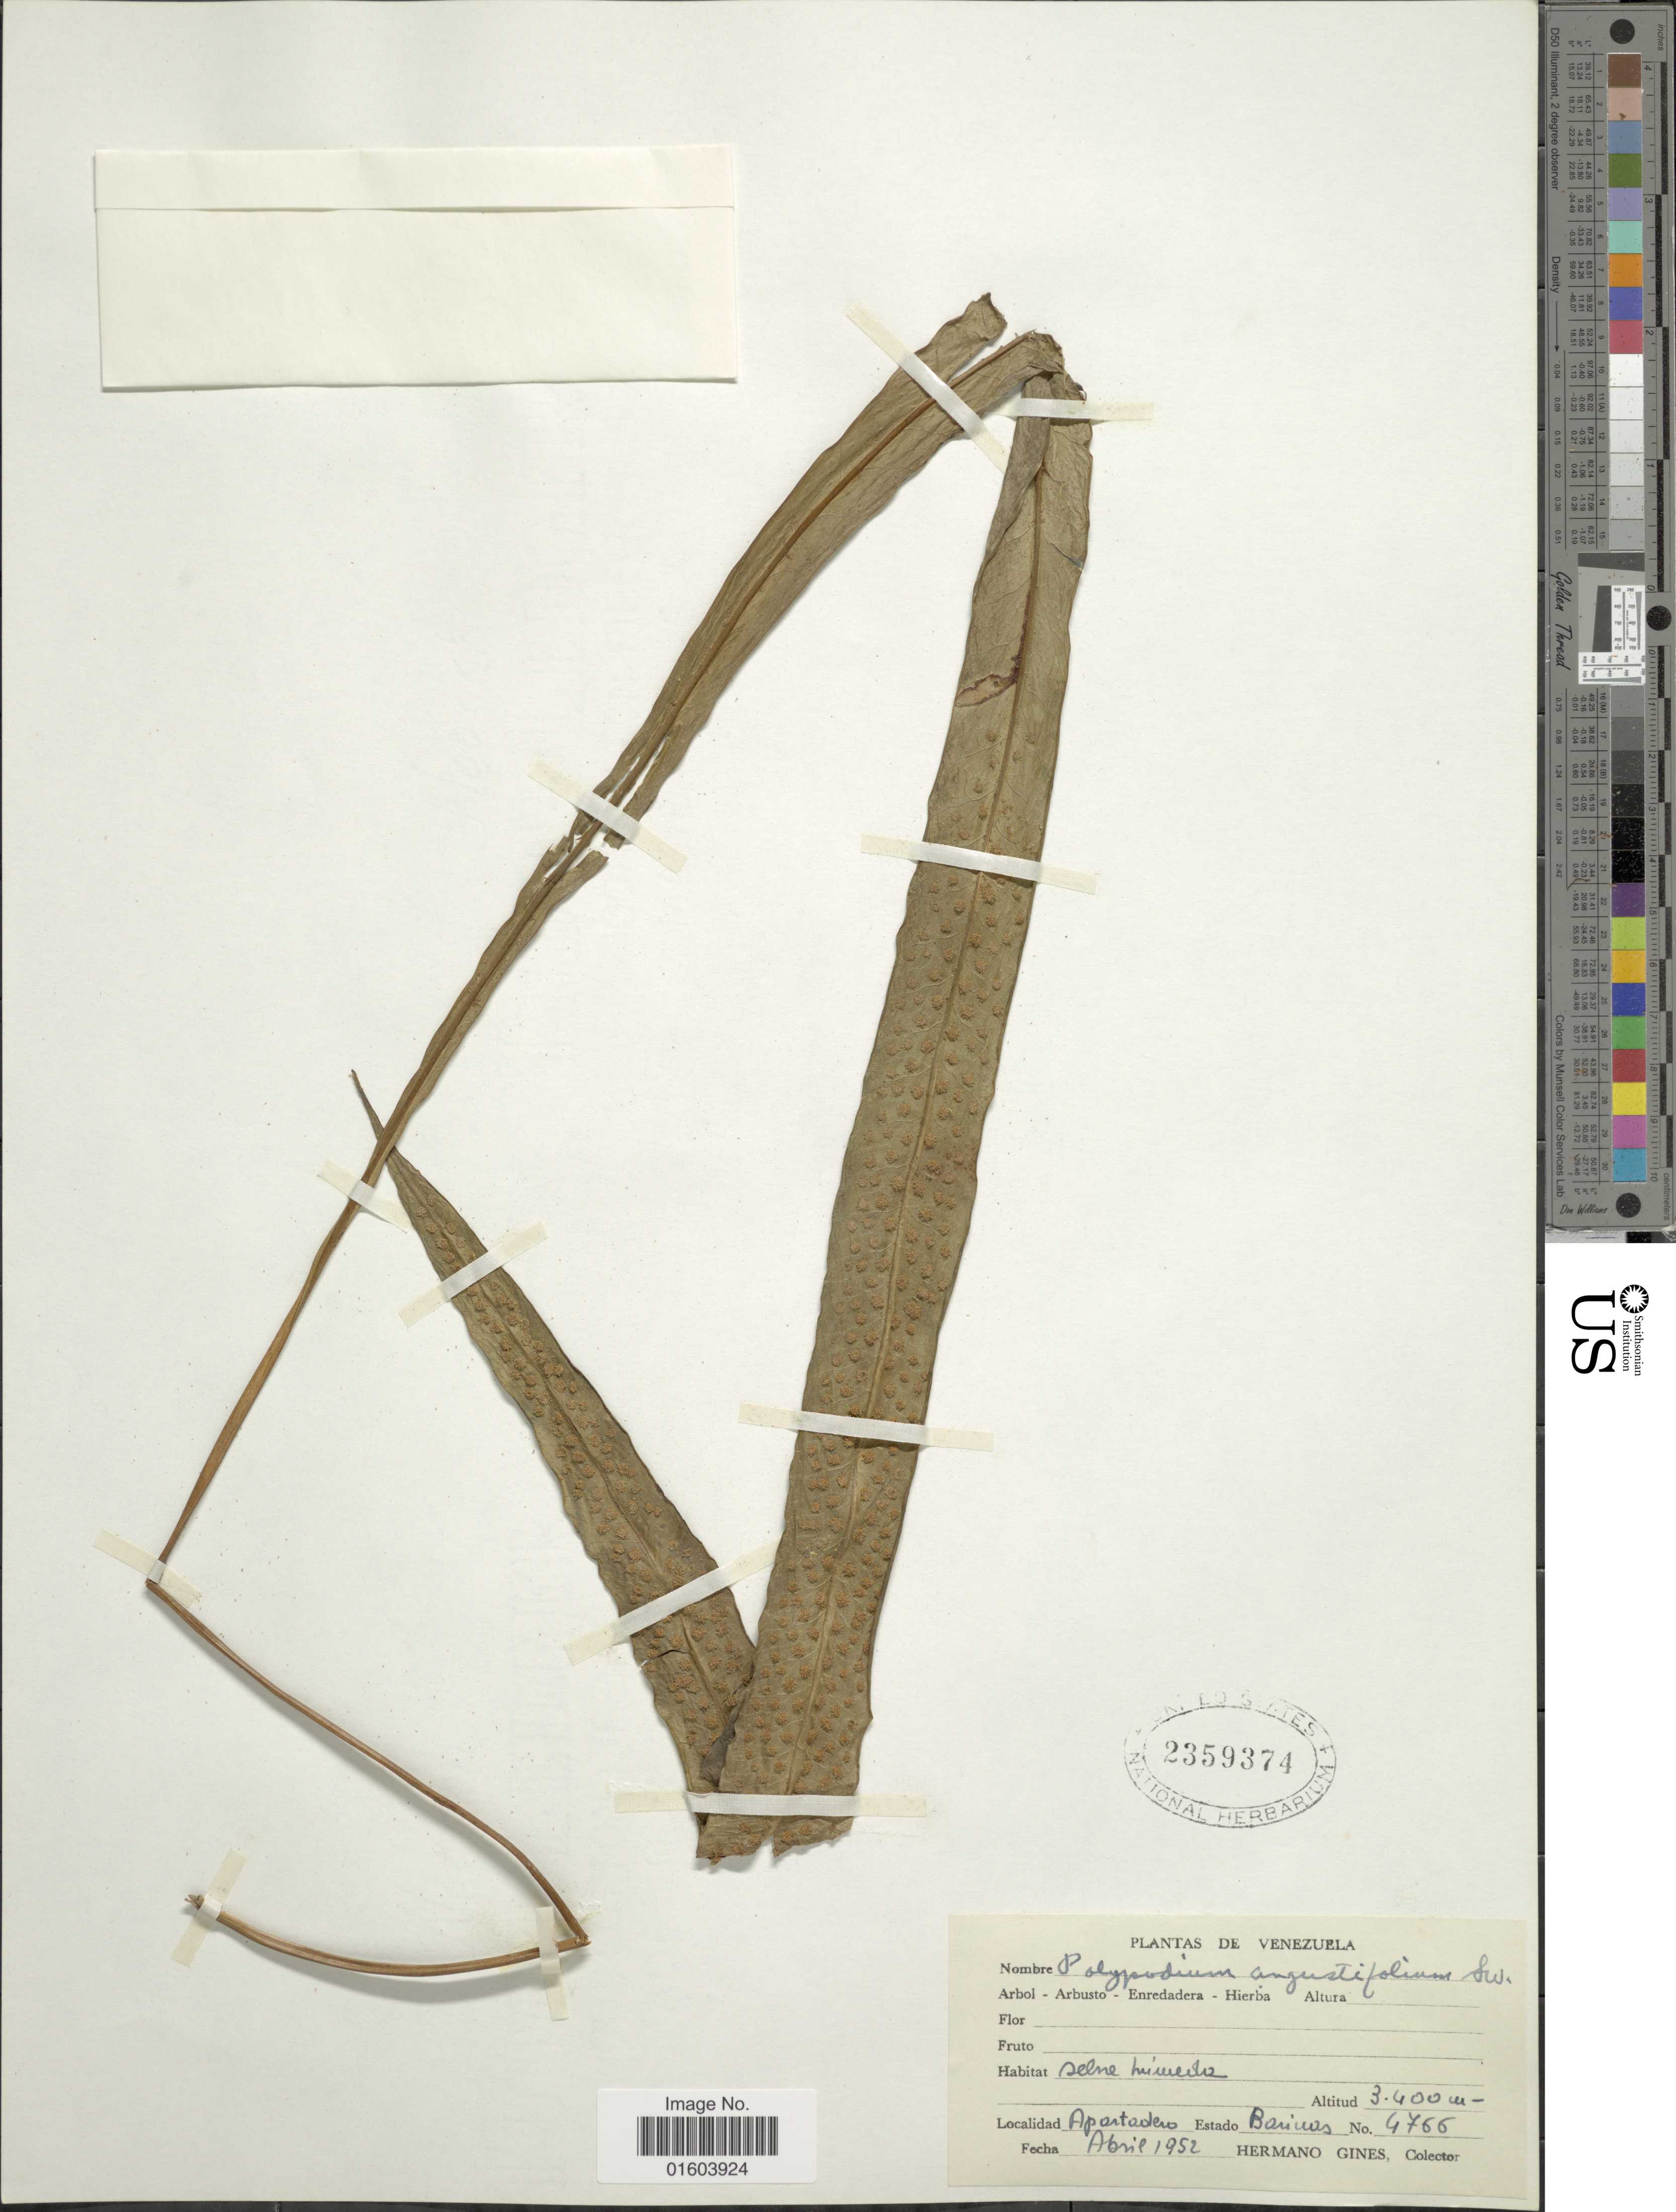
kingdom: Plantae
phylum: Tracheophyta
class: Polypodiopsida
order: Polypodiales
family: Polypodiaceae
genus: Campyloneurum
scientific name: Campyloneurum amphostenon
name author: (Kunze ex Klotzsch) Fée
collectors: Bro. Gines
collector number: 4766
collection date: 1952-04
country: Venezuela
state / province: Barinas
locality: Apartadero, Estado Barinas.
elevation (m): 3400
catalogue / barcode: US 2359374